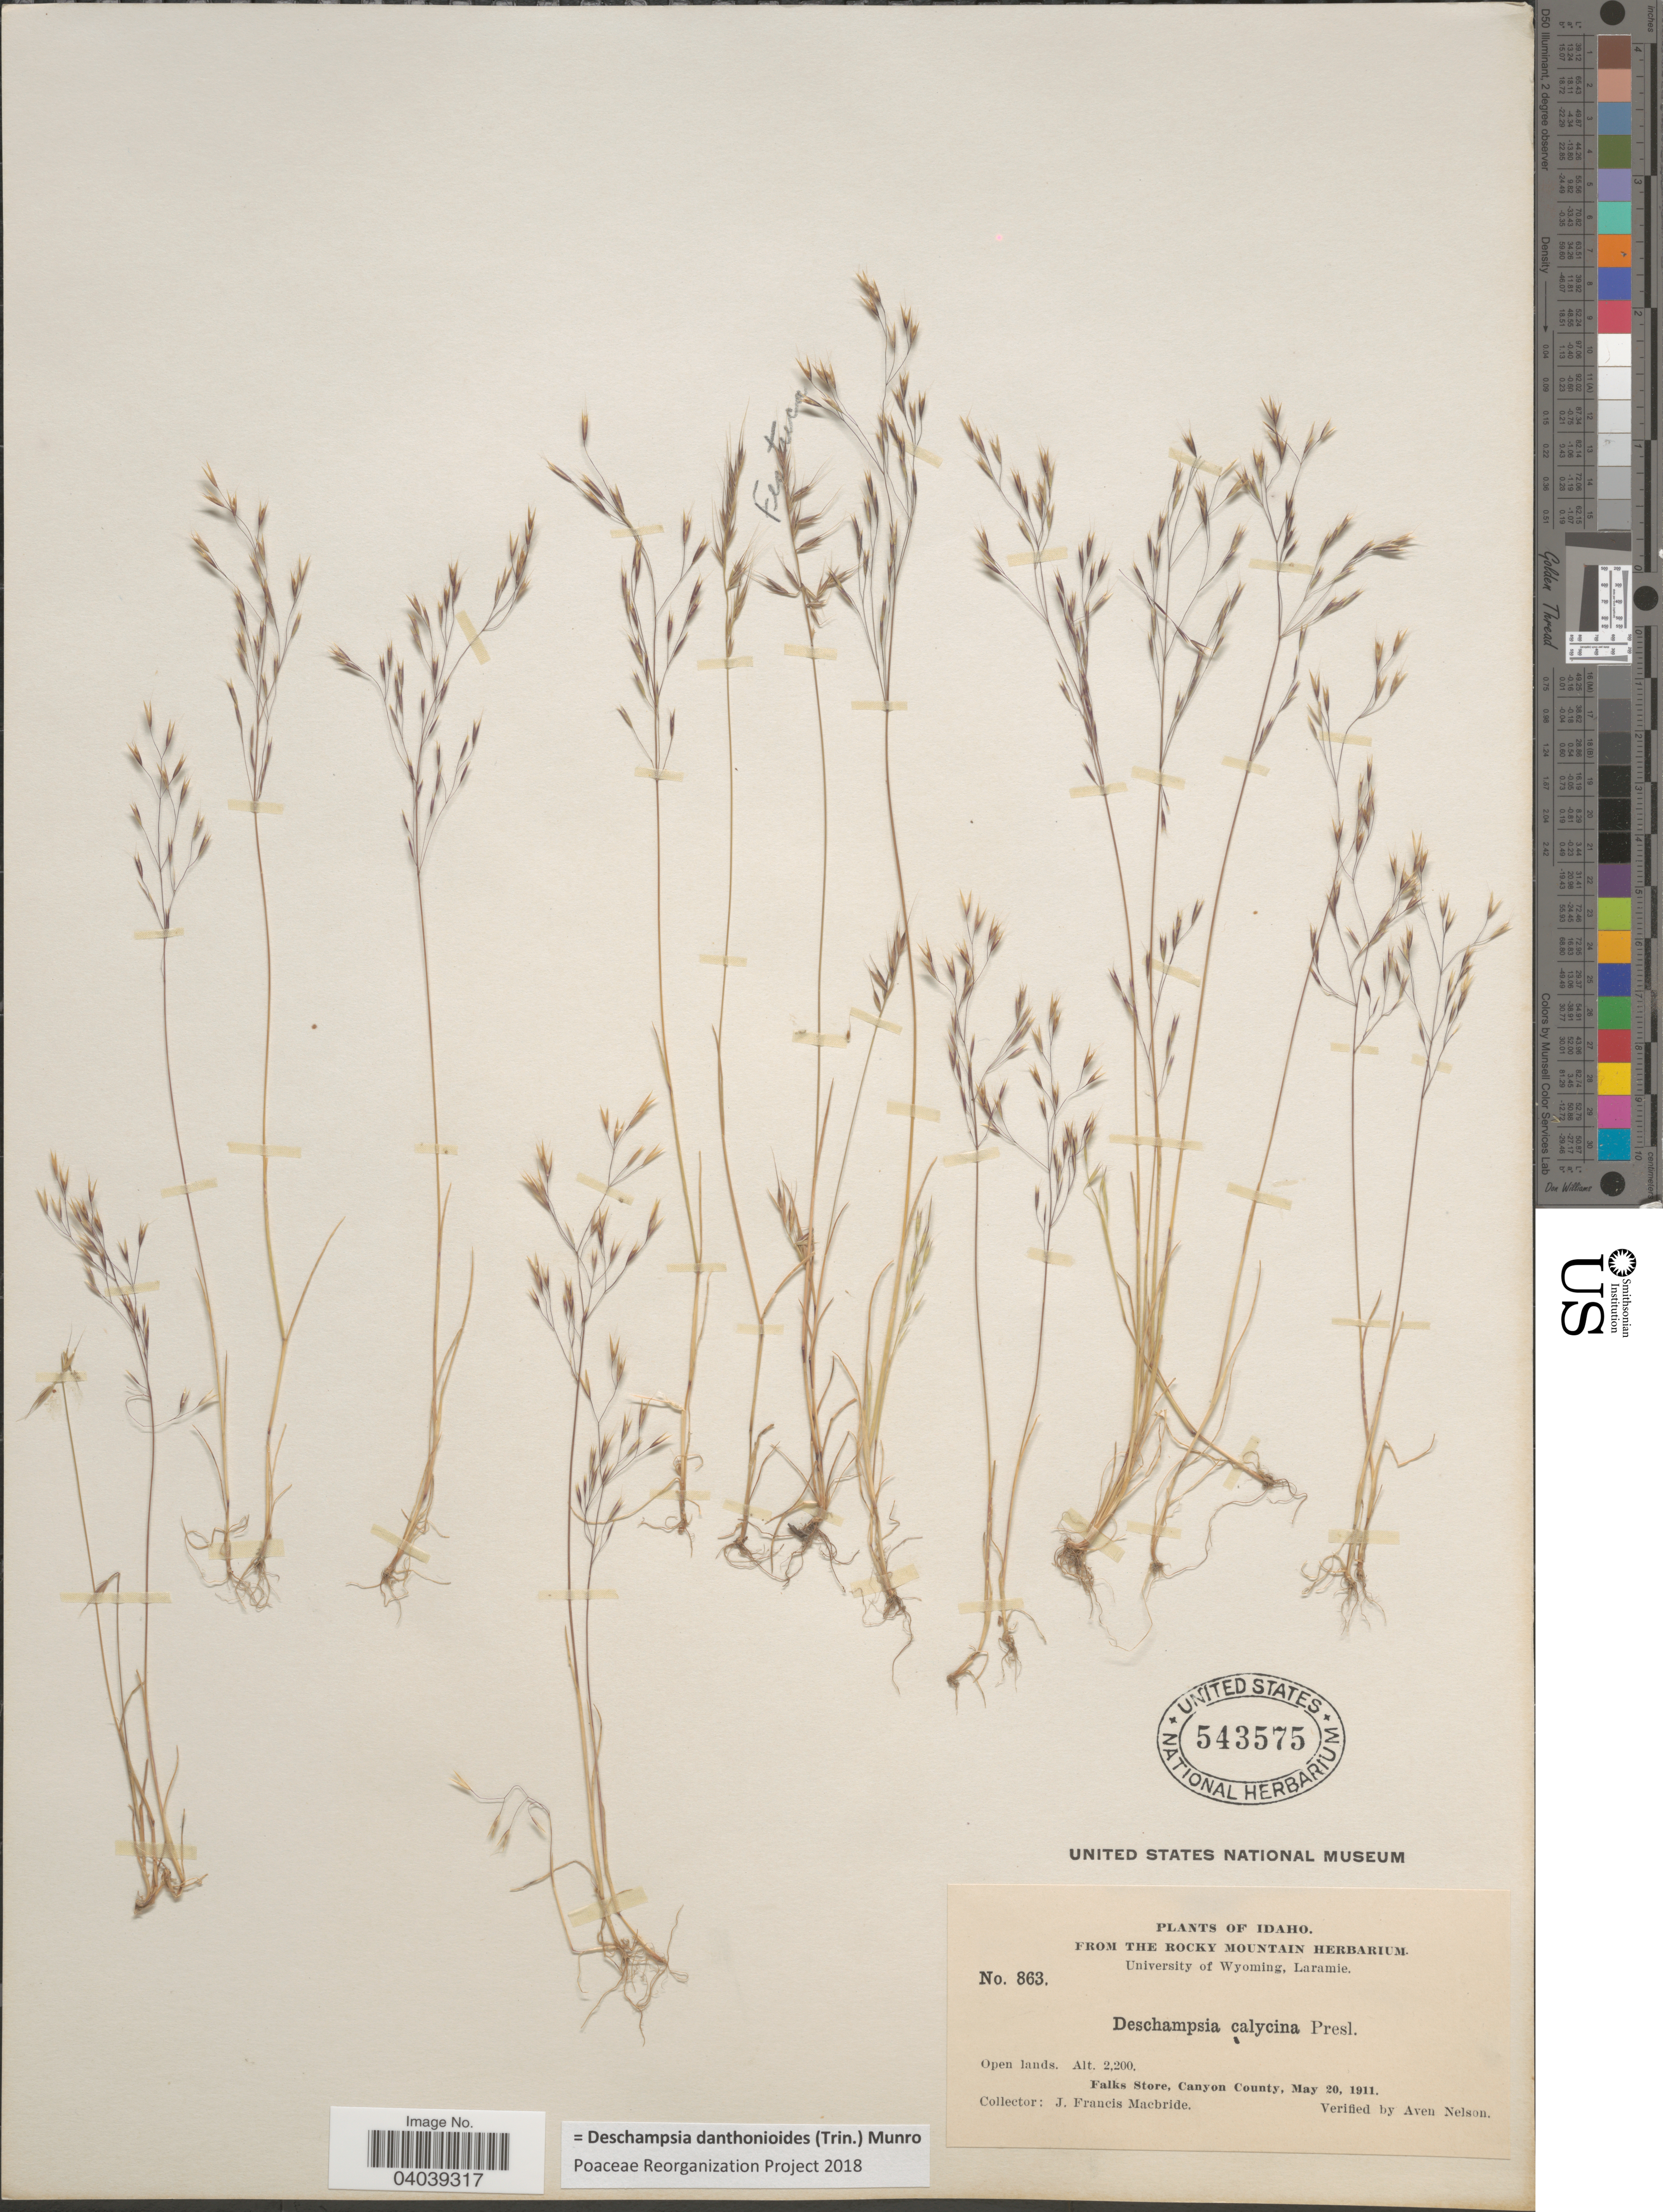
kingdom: Plantae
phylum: Tracheophyta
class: Liliopsida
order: Poales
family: Poaceae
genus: Deschampsia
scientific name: Deschampsia danthonioides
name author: (Trin.) Munro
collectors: J. F. Macbride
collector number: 863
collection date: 1911-05-20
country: United States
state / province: Idaho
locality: Falks Store, Canyon County.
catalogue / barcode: US 543575